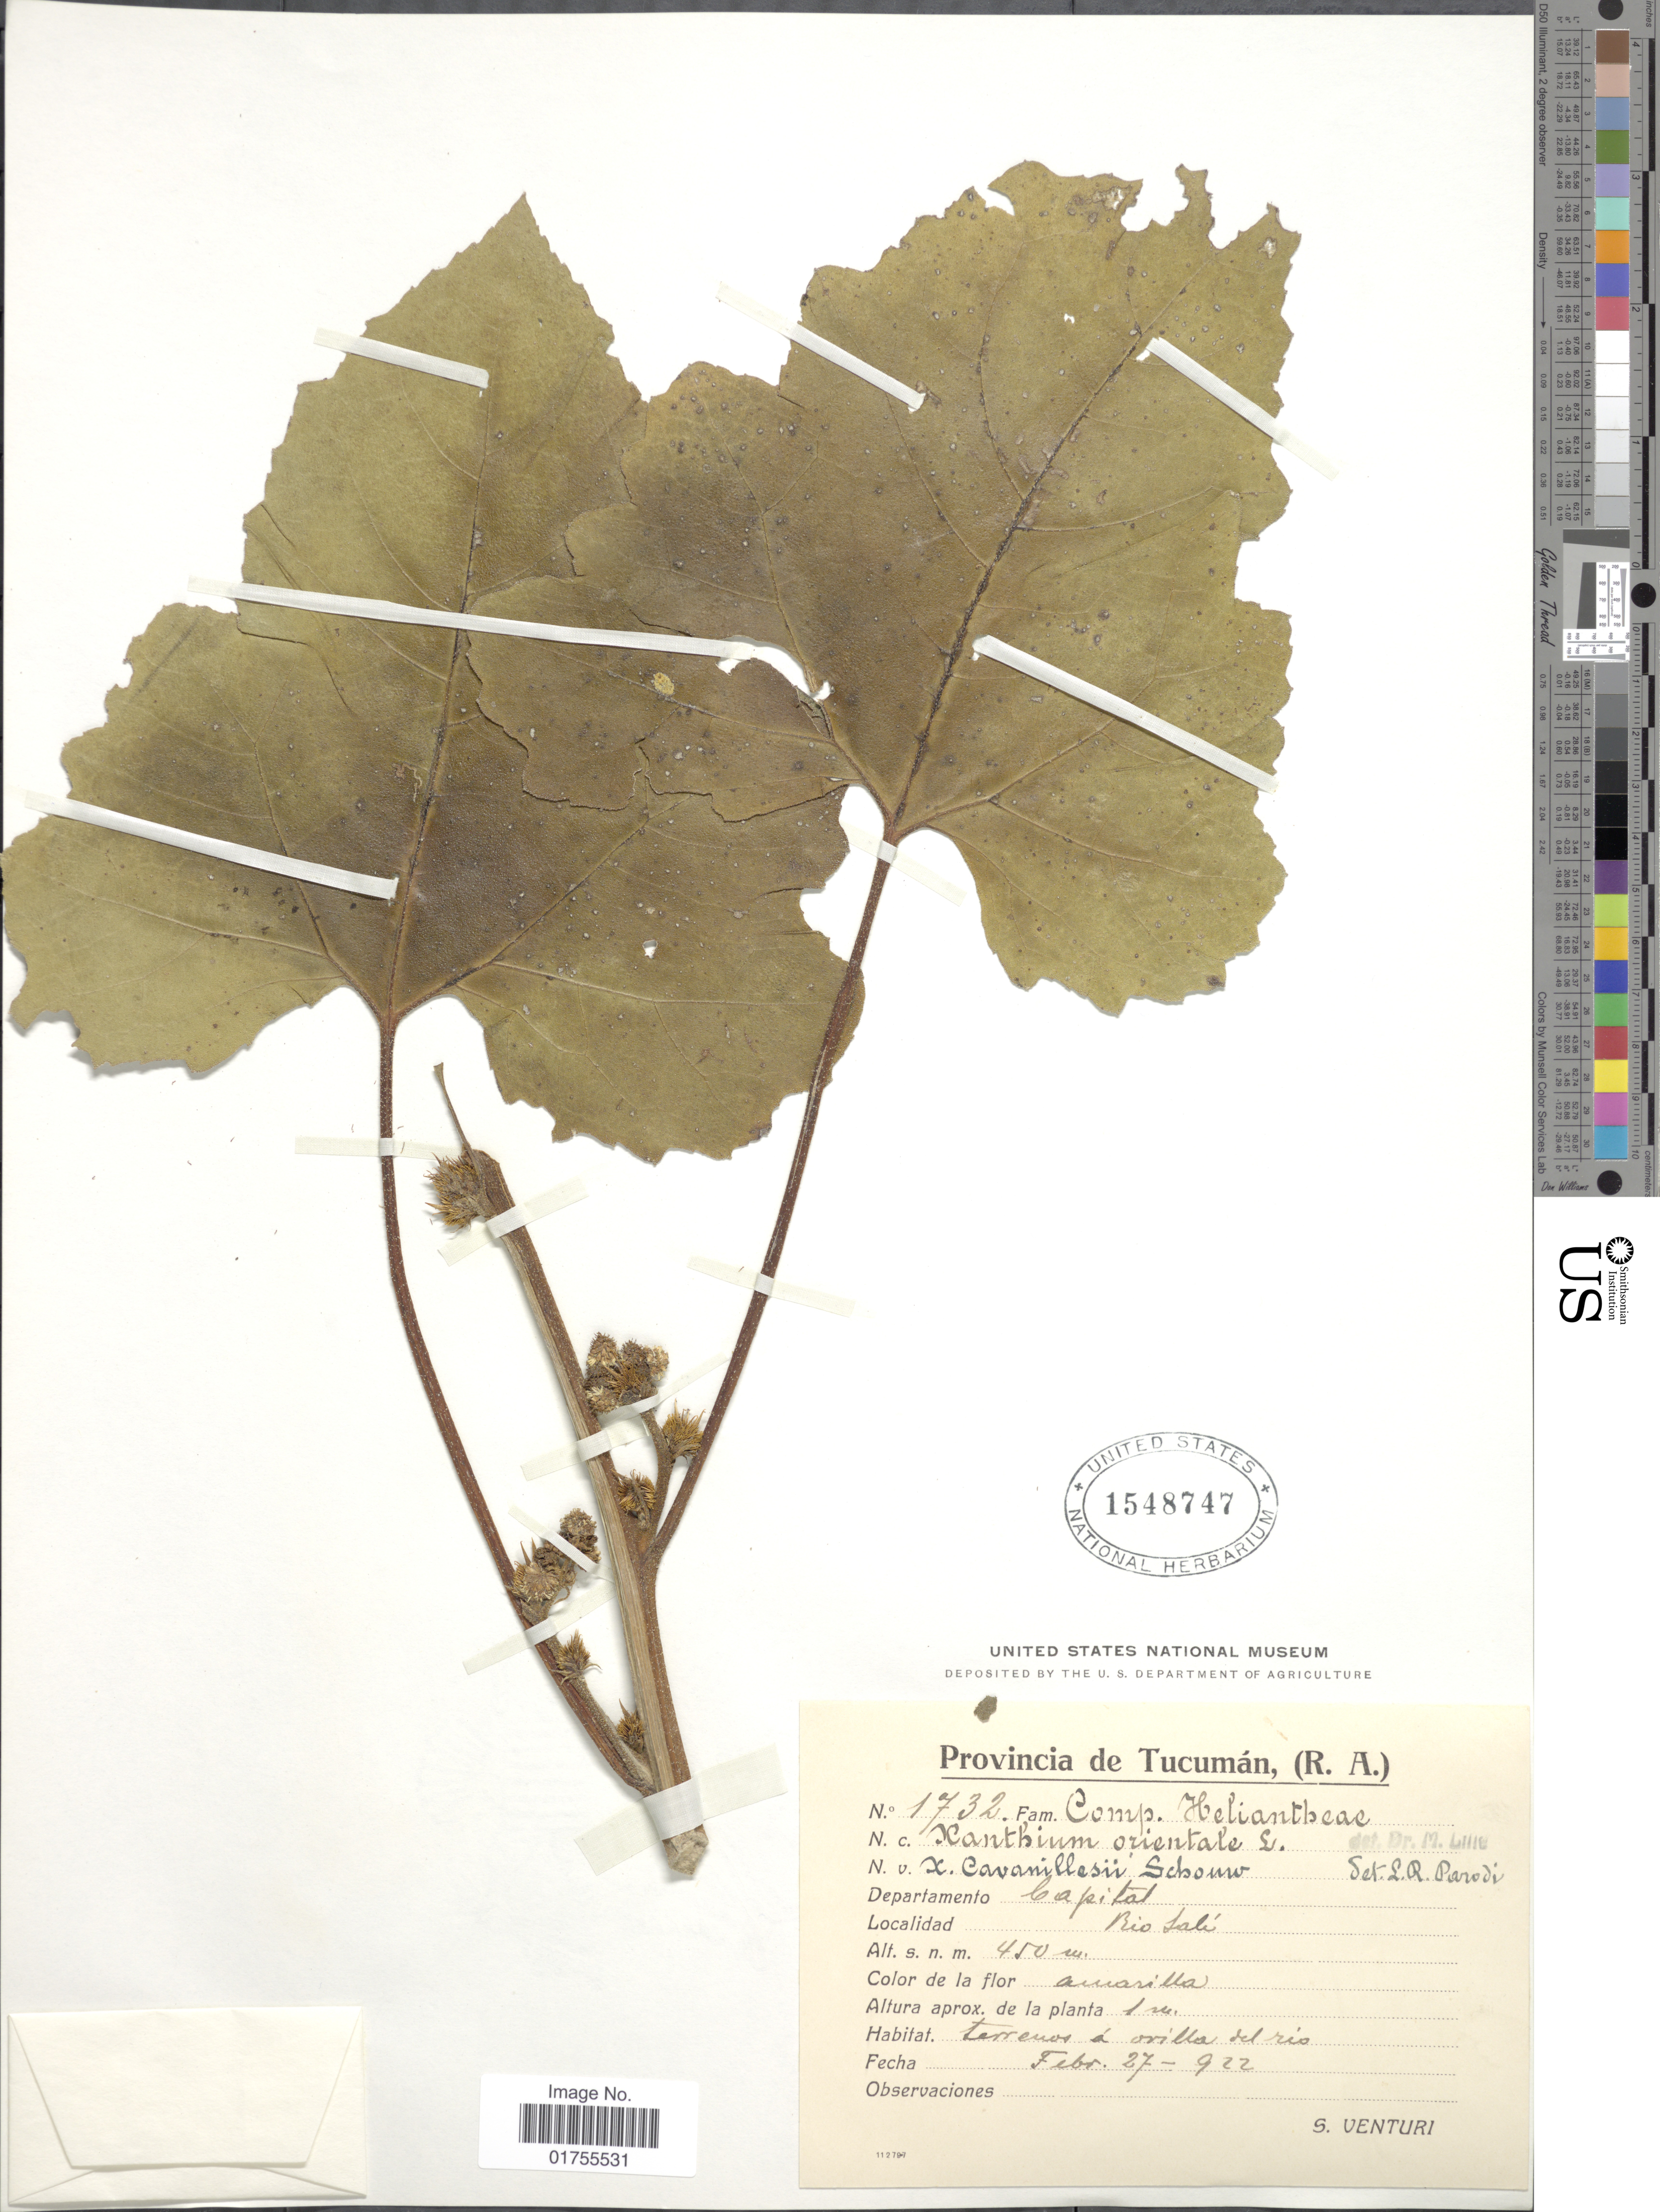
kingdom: Plantae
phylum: Tracheophyta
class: Magnoliopsida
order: Asterales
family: Asteraceae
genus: Xanthium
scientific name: Xanthium orientale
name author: L.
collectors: S. Venturi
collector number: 1732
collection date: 1922-02-27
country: Argentina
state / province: Tucumán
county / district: Capital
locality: Rio Salí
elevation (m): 450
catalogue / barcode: US 1548747